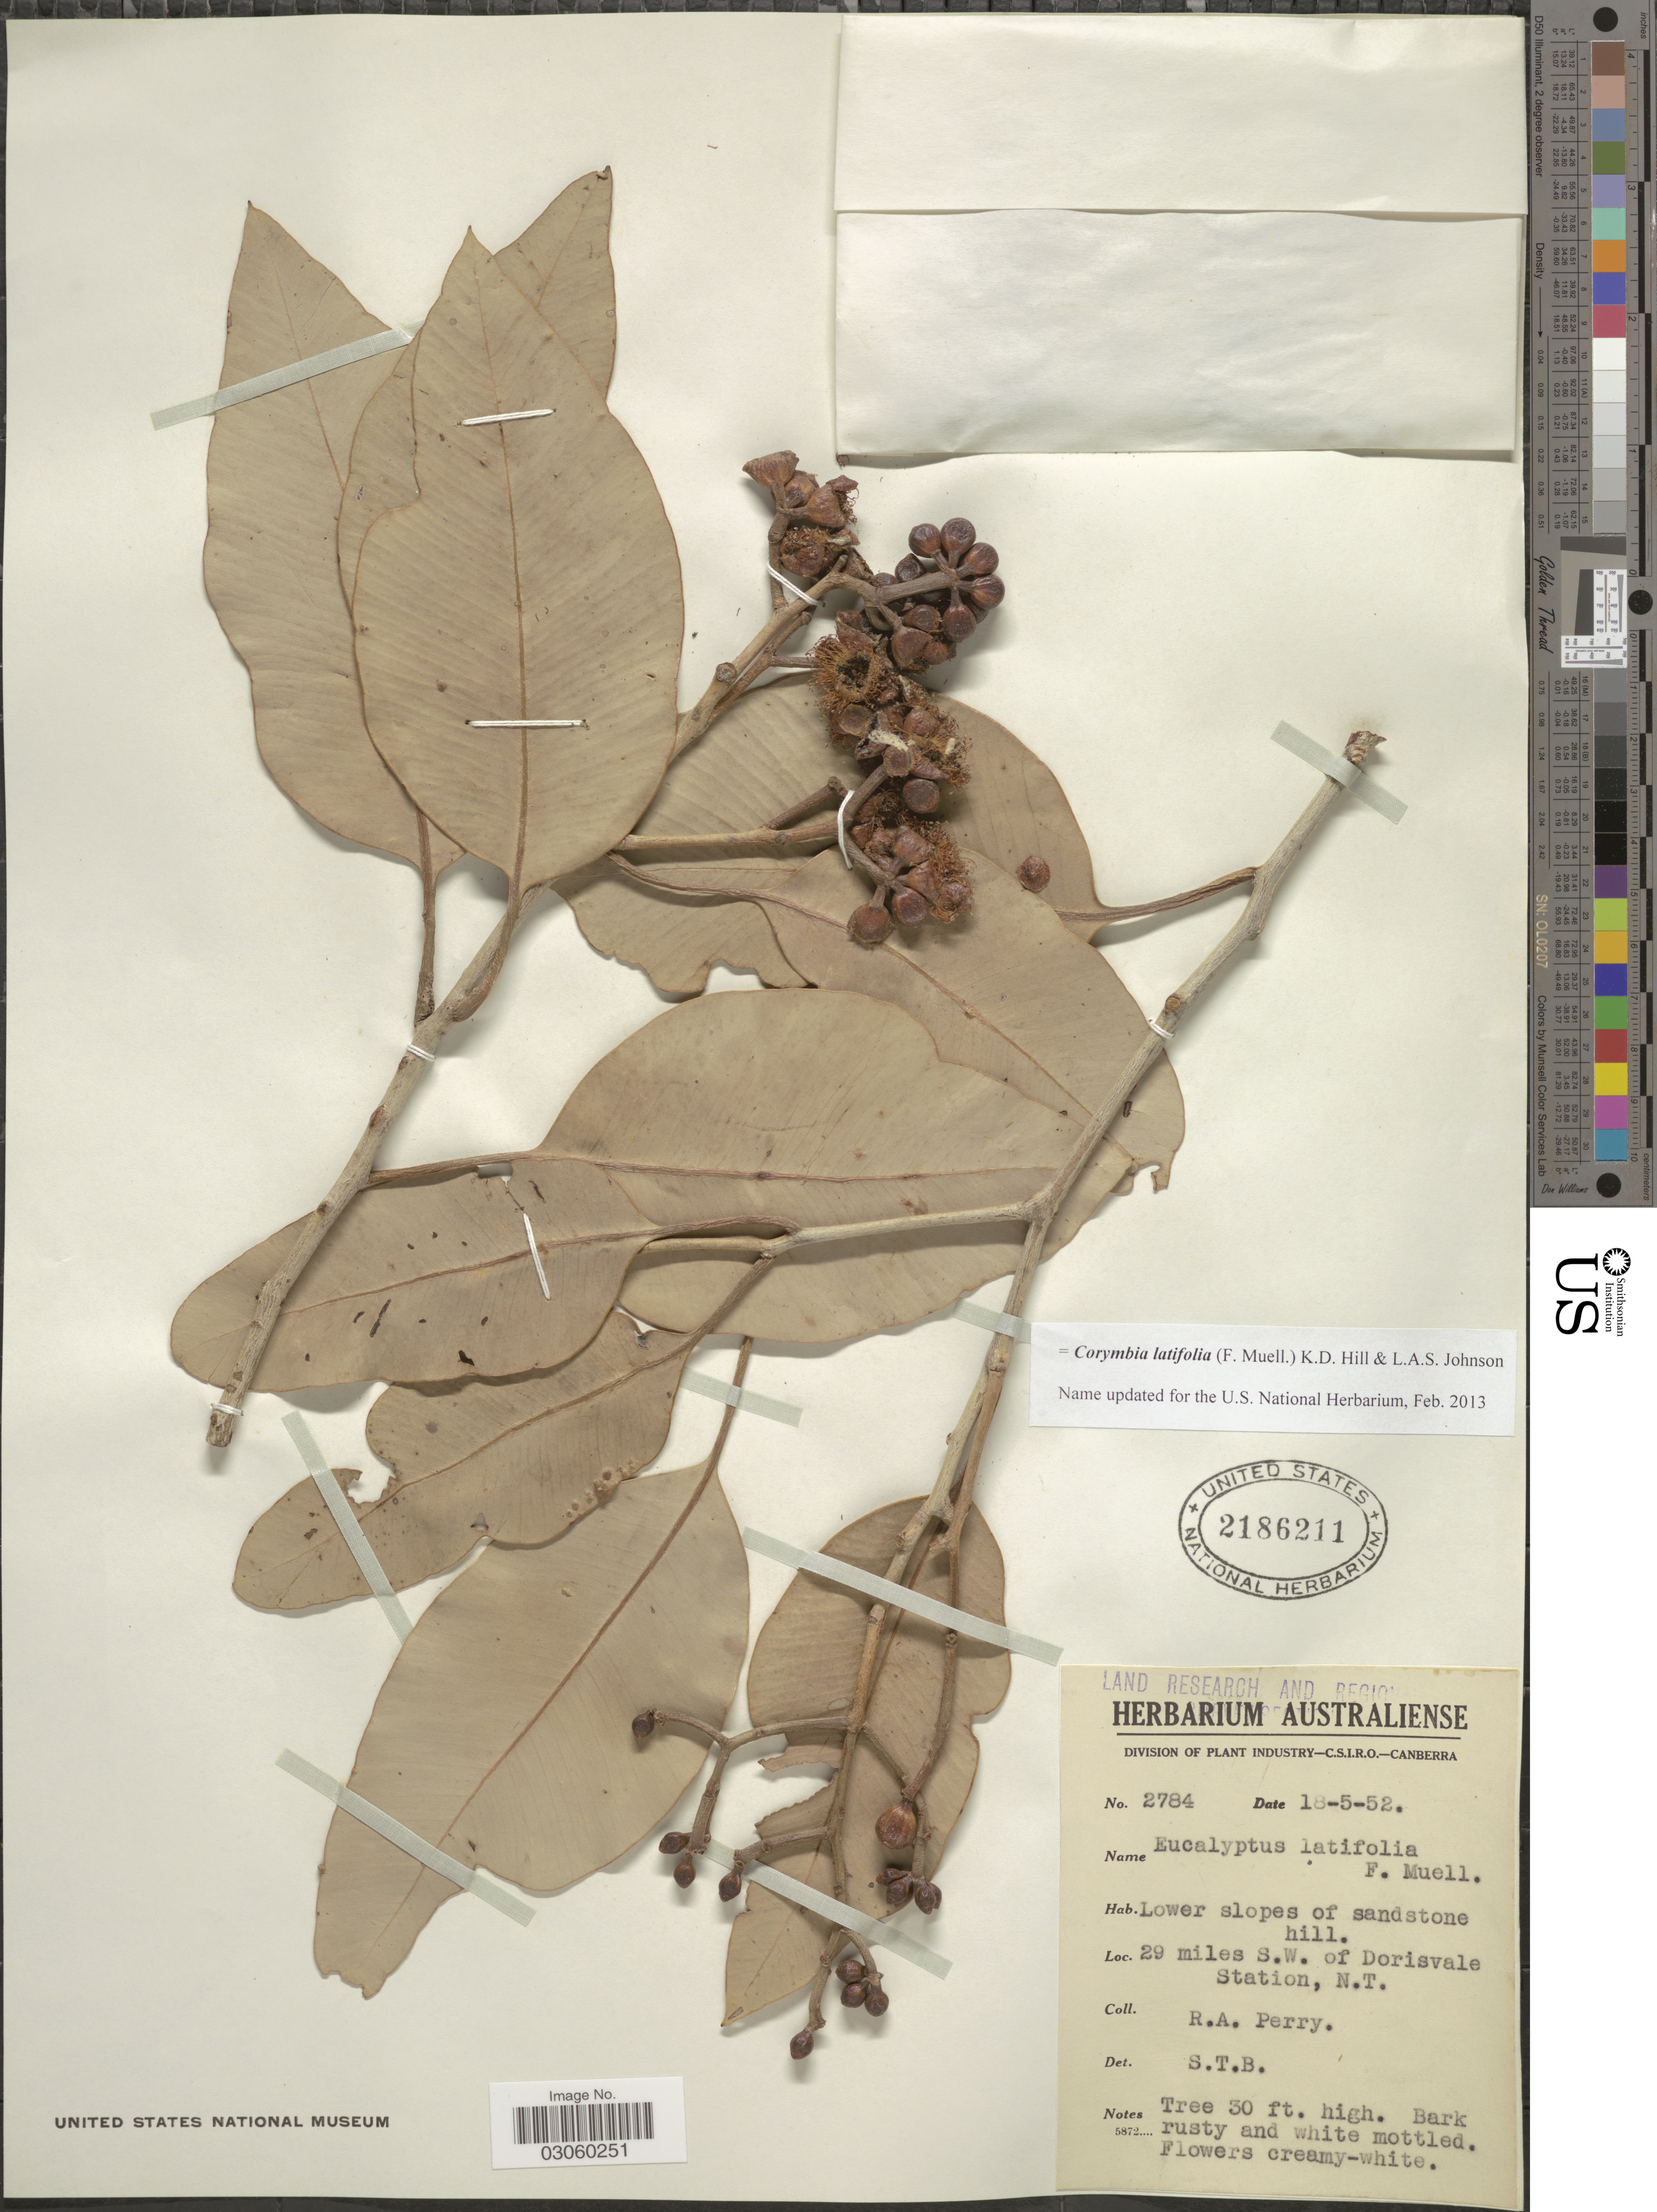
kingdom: Plantae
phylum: Tracheophyta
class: Magnoliopsida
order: Myrtales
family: Myrtaceae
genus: Corymbia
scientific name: Corymbia latifolia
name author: (F. Muell.) K.D. Hill & L.A.S. Johnson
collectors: Perry, R. A.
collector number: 2784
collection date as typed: Transcribed d/m/y: 18/5/52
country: Australia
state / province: Northern Territory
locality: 29 miles S.W. of Dorisvale Station, N.T.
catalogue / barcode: US 2186211